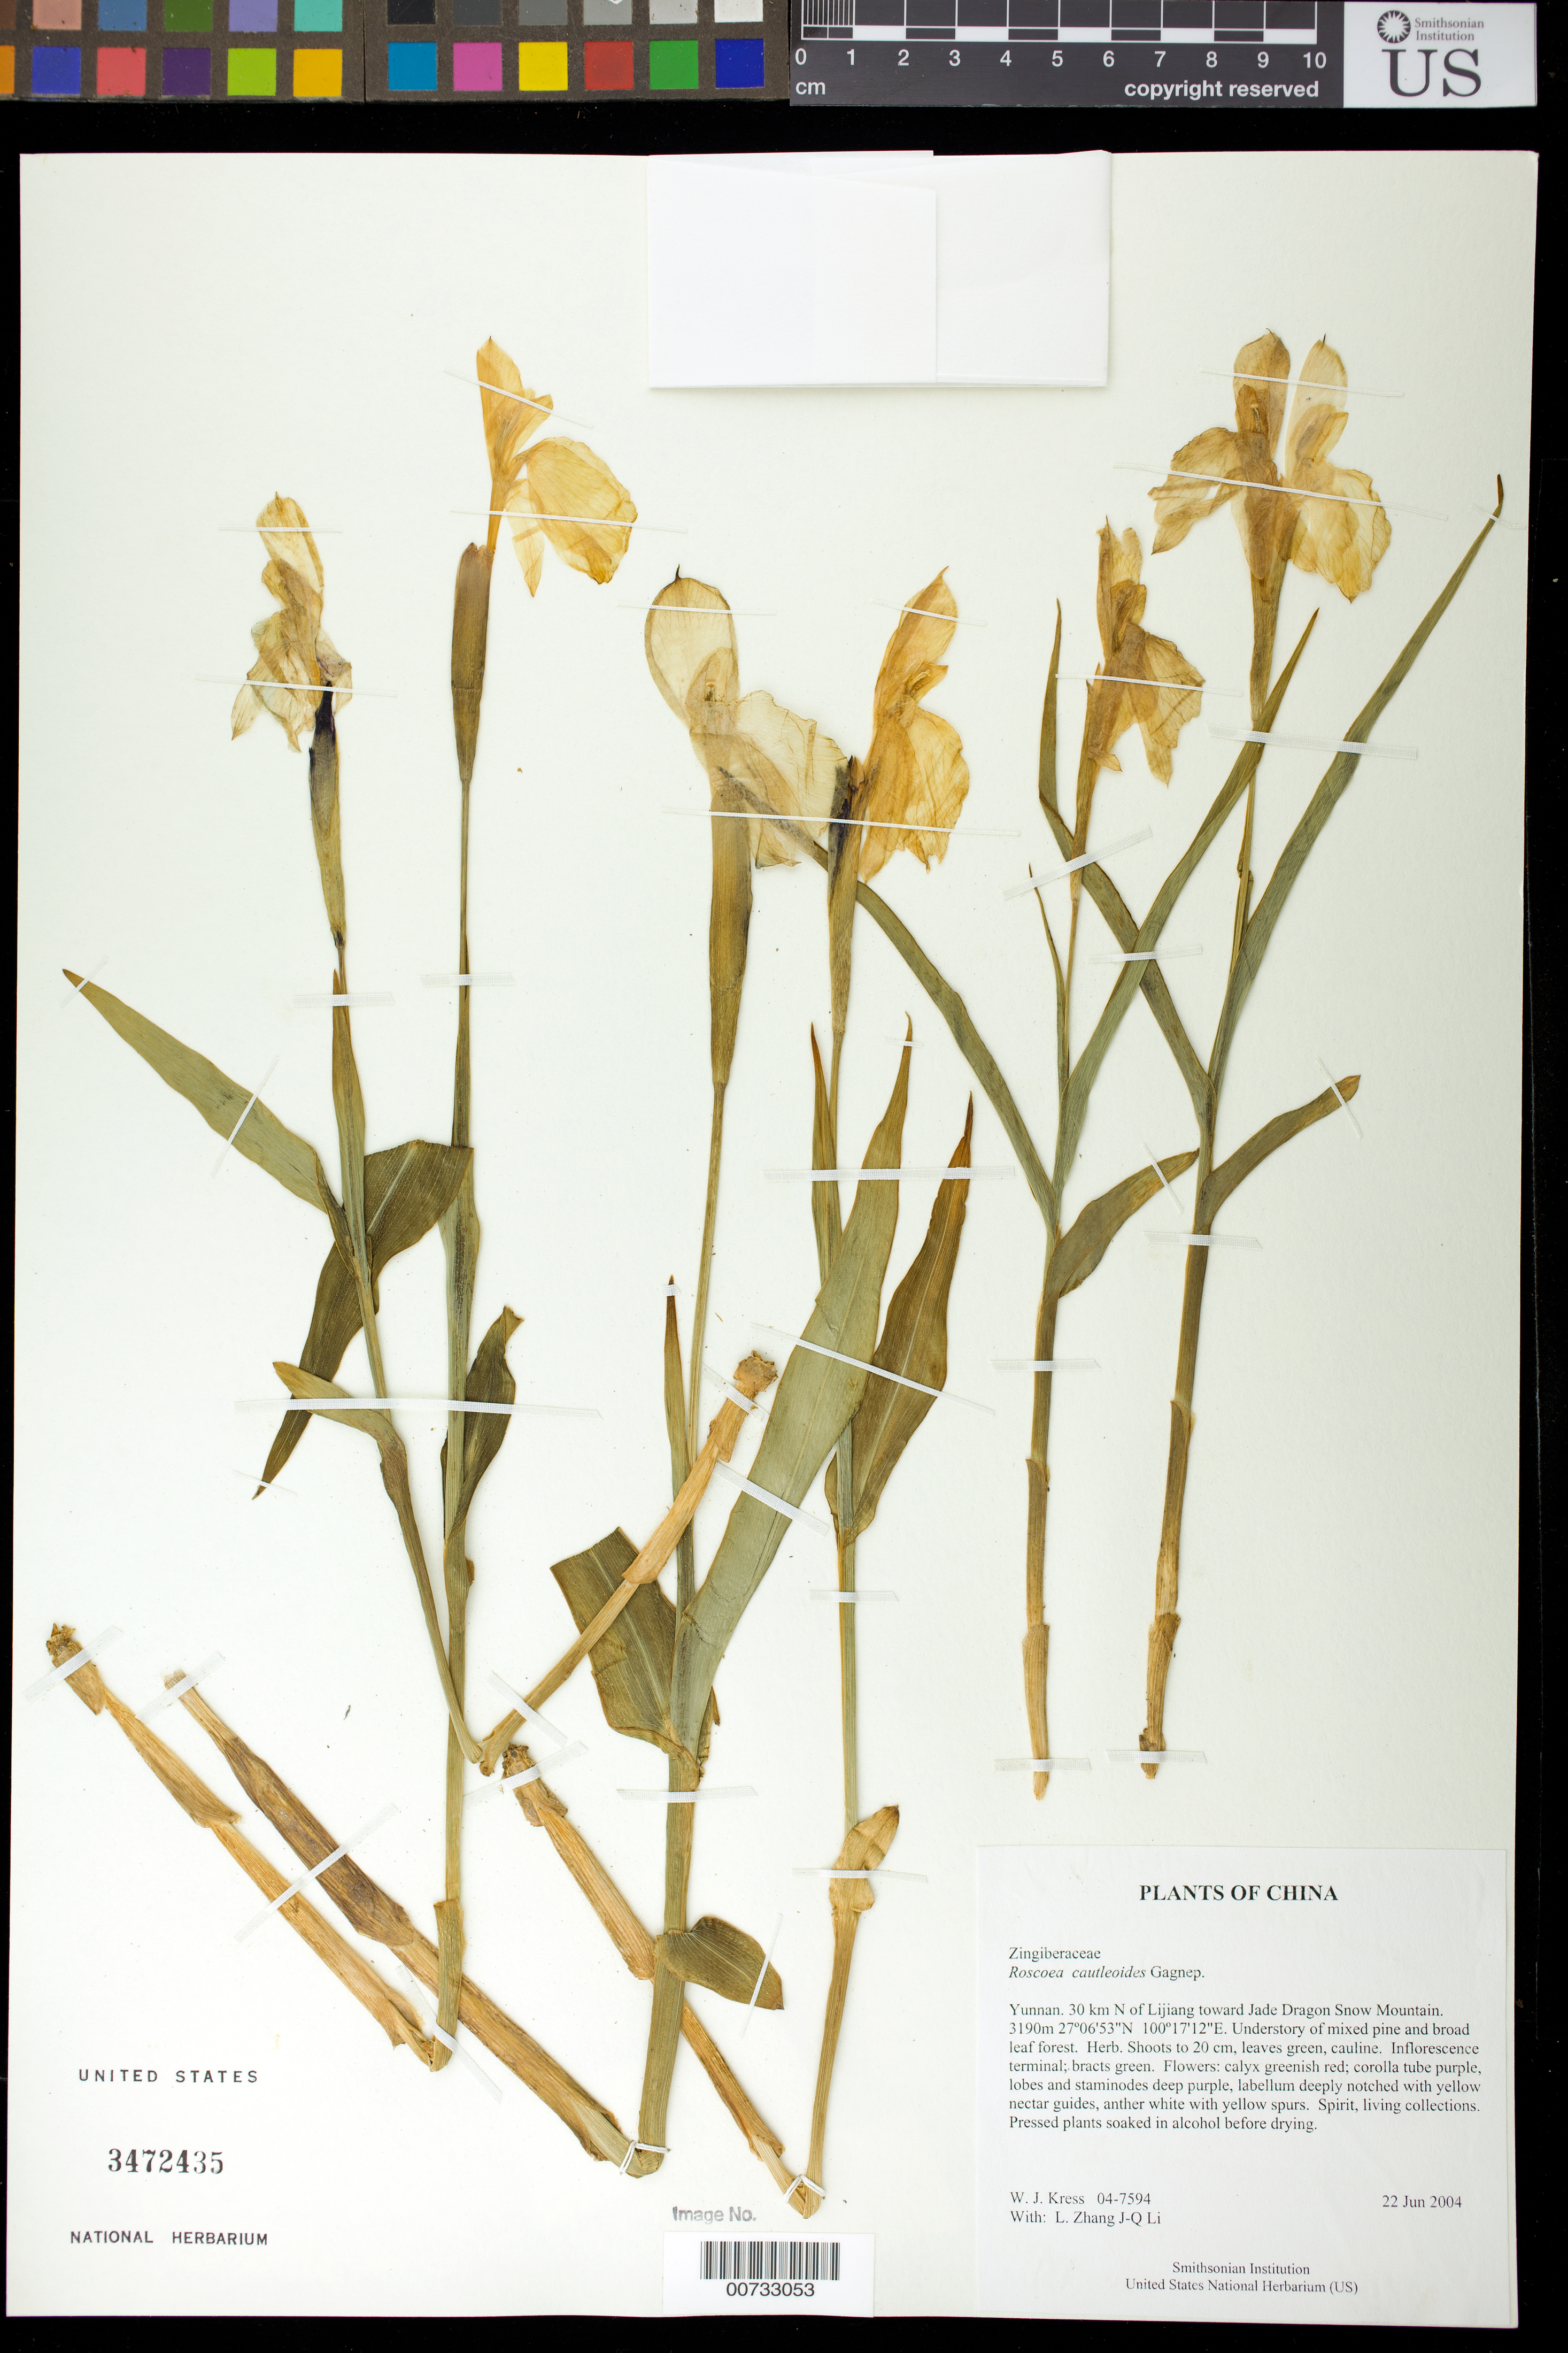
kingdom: Plantae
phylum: Tracheophyta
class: Liliopsida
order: Zingiberales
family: Zingiberaceae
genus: Roscoea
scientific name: Roscoea cautleoides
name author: Gagnep.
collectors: W. J. Kress, J.-Q. Li & L. B. Zhang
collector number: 04-7594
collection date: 2004-06-22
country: China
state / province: Yunnan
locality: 30 km N of Lijiang toward Jade Dragon Snow Mountain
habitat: Understory of mixed pine and broad leaf forest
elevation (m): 3190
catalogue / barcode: US 3472435